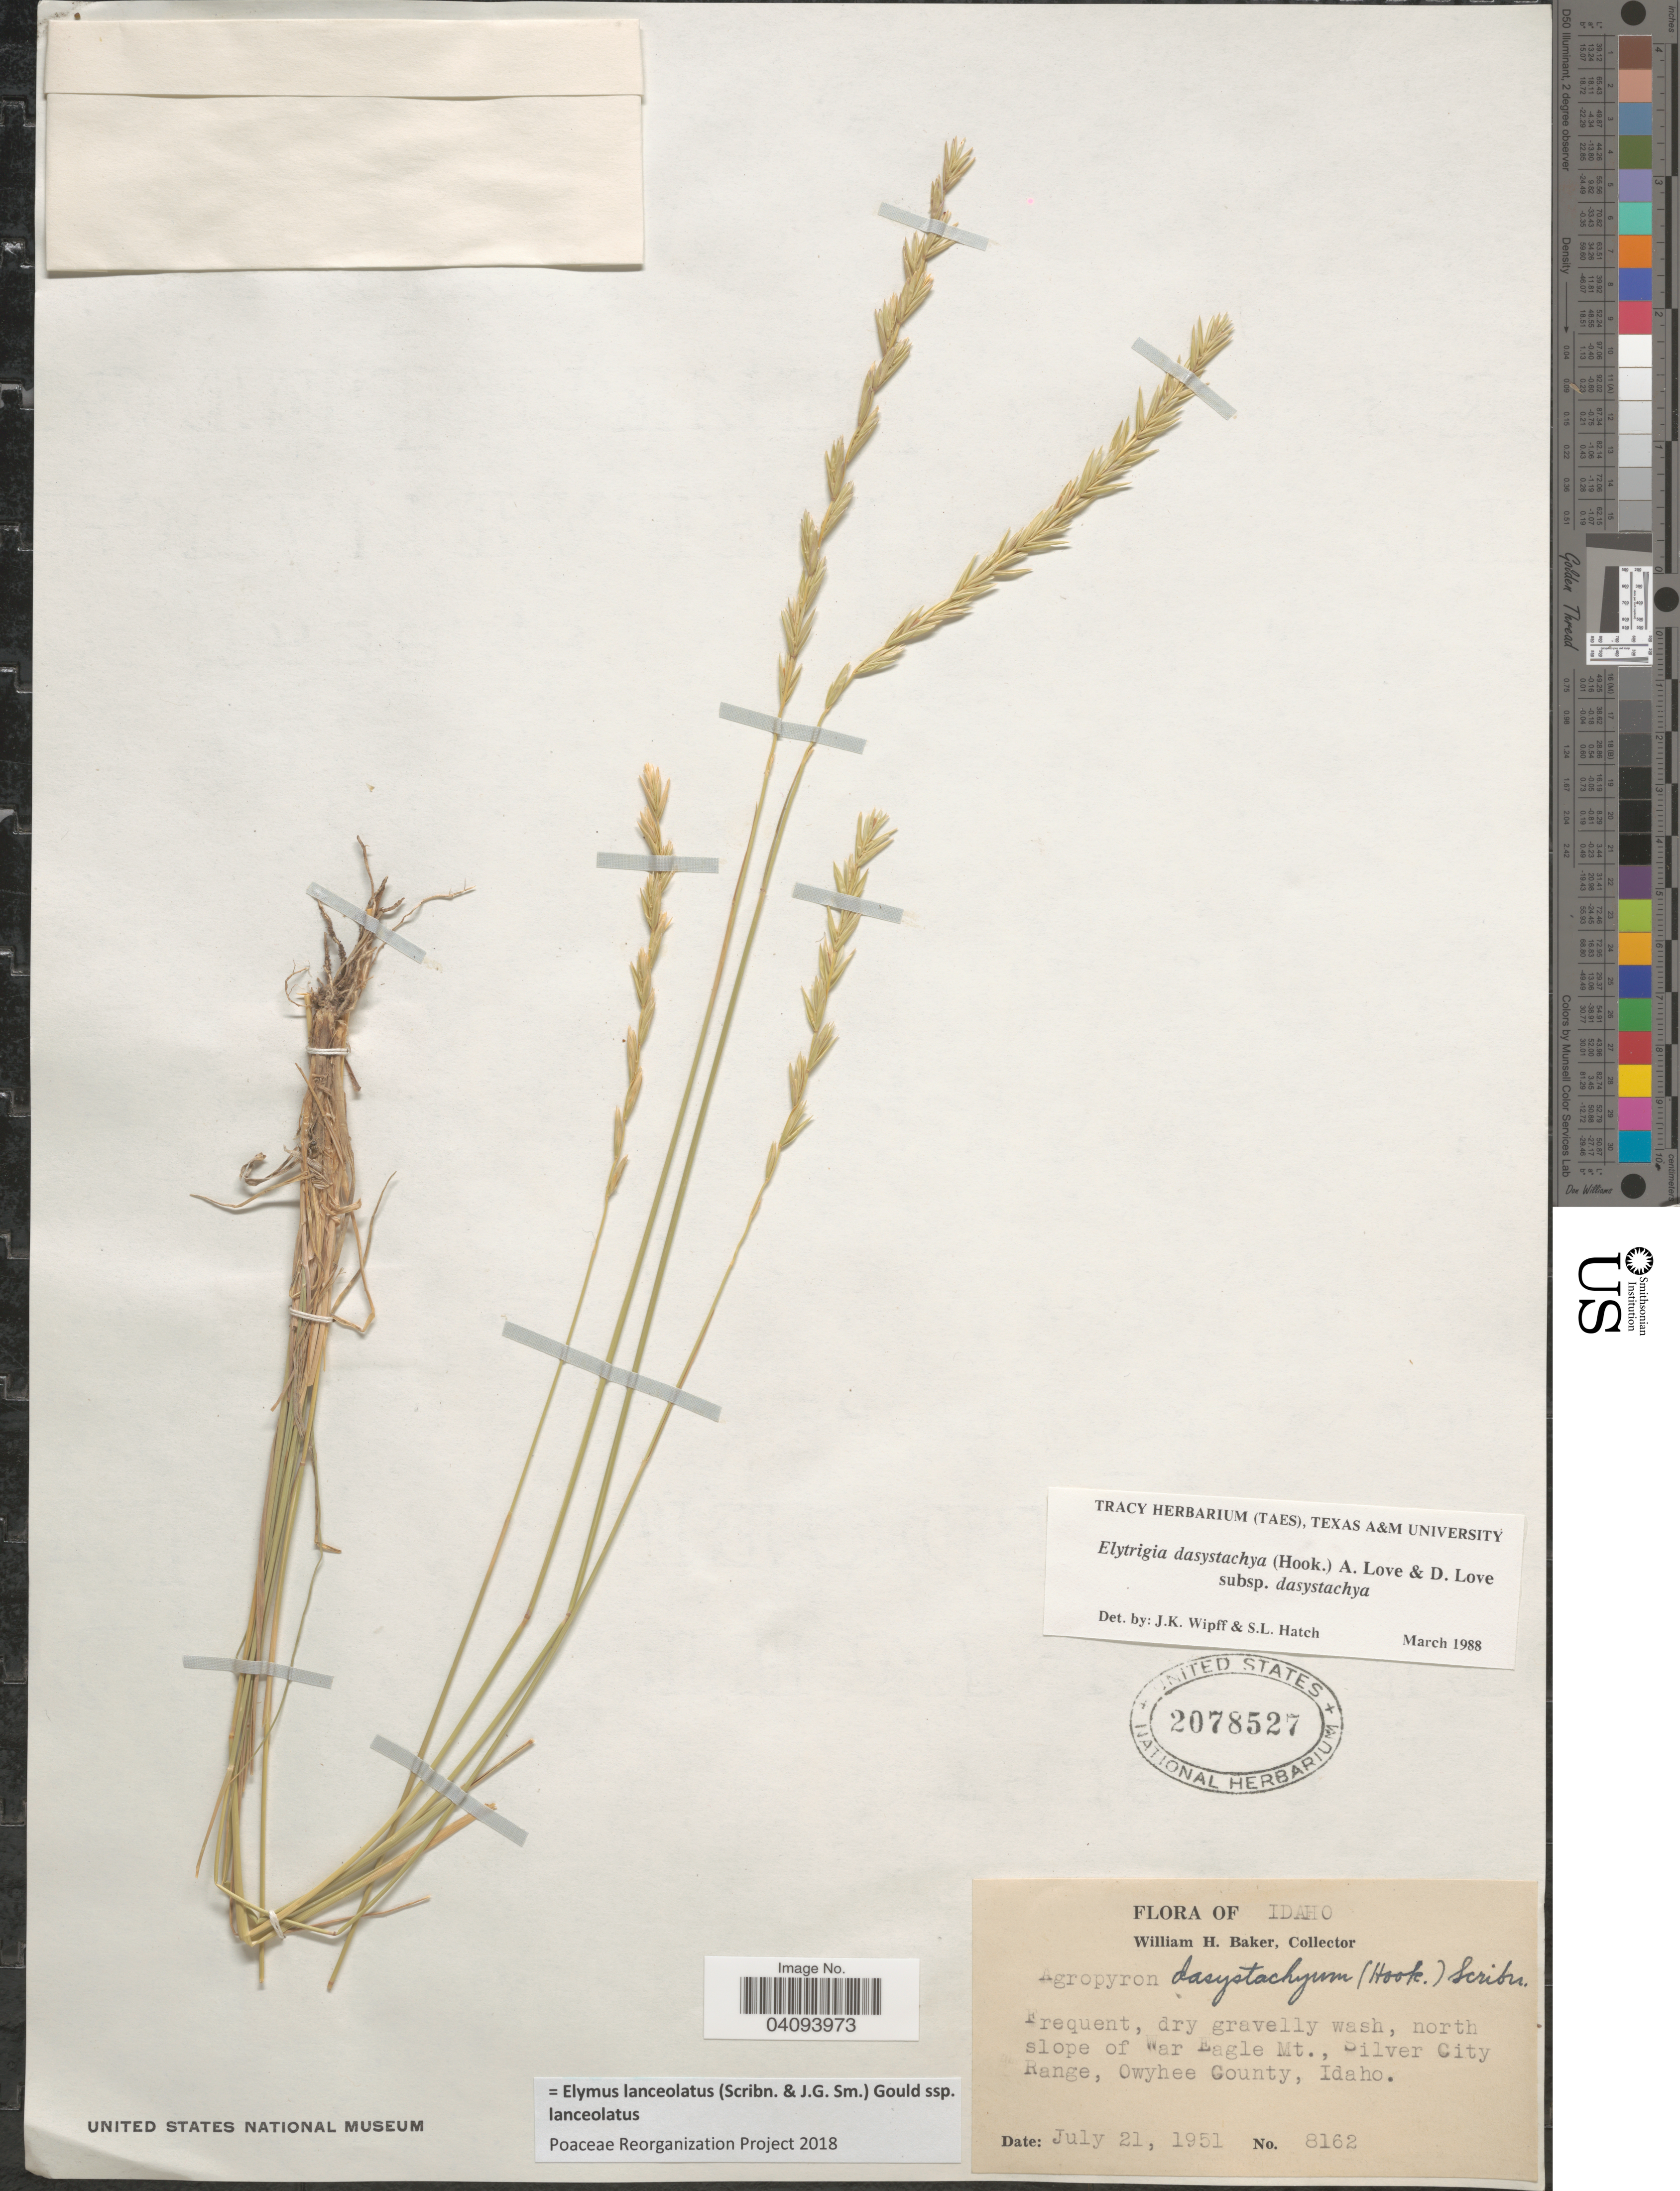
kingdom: Plantae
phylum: Tracheophyta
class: Liliopsida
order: Poales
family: Poaceae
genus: Elymus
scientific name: Elymus lanceolatus subsp. lanceolatus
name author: (Scribn. & J.G. Sm.) Gould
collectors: W. H. Baker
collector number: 8162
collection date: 1951-07-21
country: United States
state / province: Idaho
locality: North slope of War Eagle Mt., Silver City Range, Owyhee County.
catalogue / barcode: US 2078527